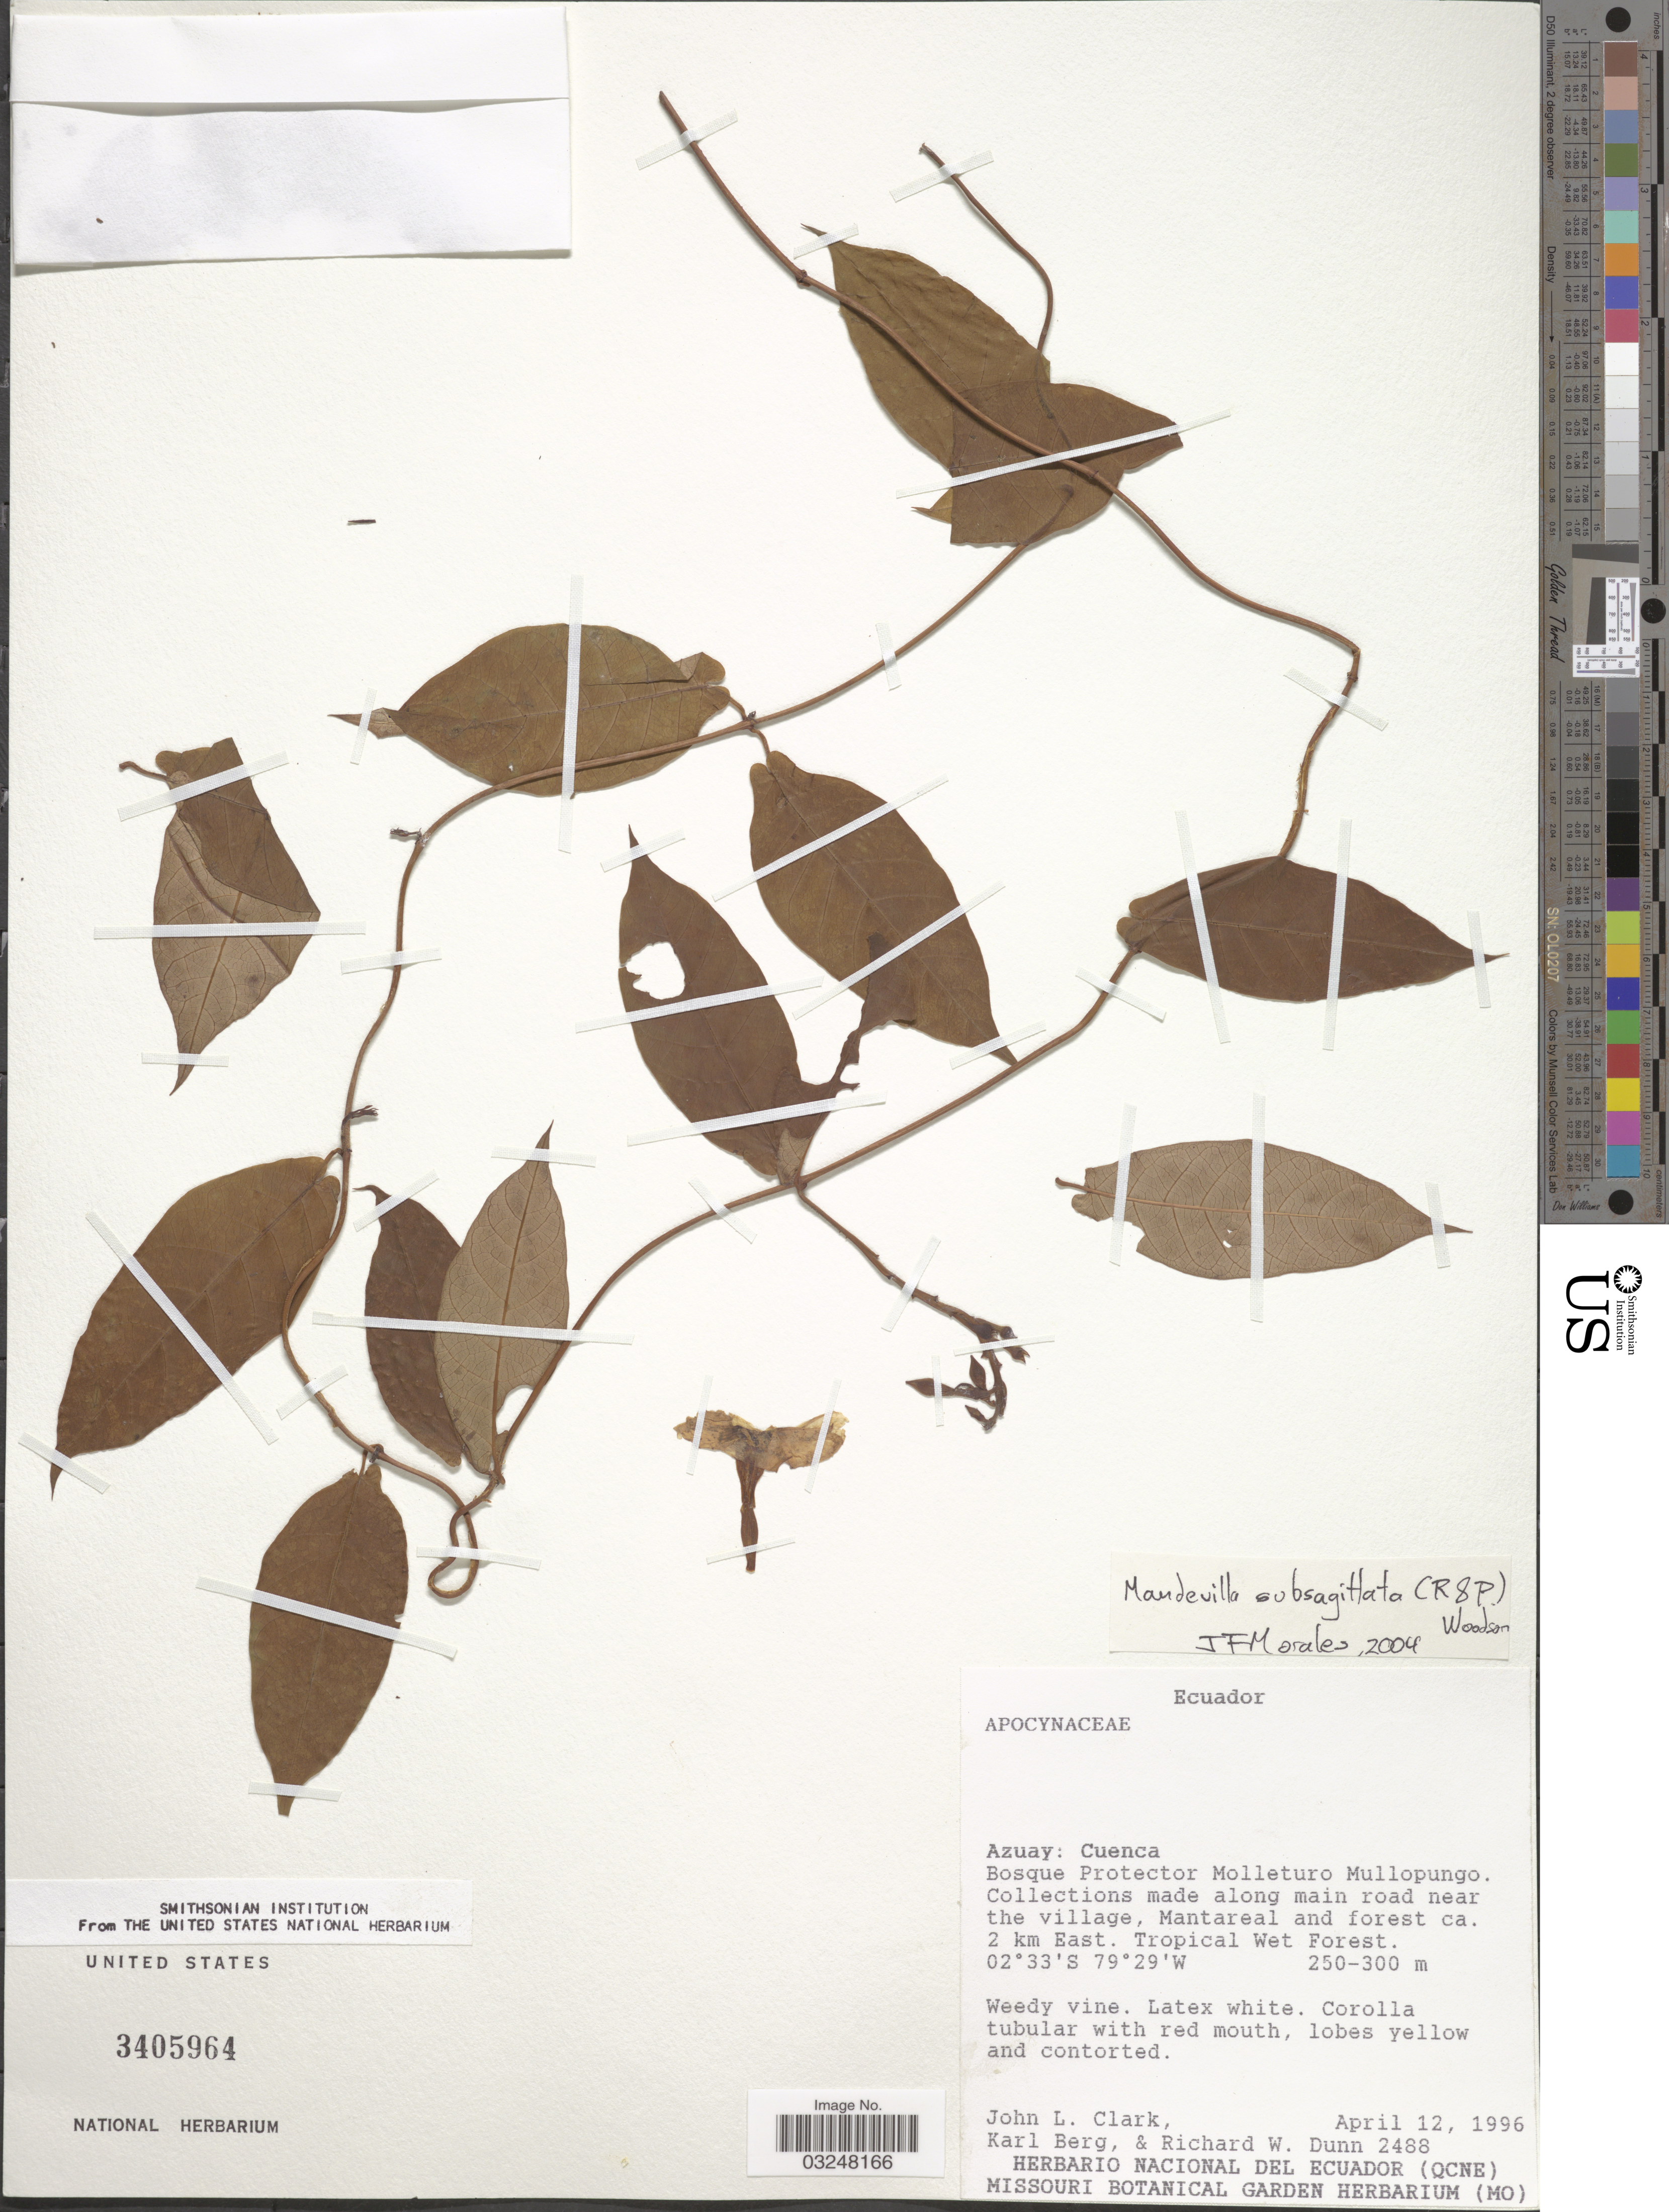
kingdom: Plantae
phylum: Tracheophyta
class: Magnoliopsida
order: Gentianales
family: Apocynaceae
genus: Mandevilla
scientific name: Mandevilla subsagittata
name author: (Ruiz & Pav.) Woodson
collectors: J. L. Clark, K. Berg & R. Dunn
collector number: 2488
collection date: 1996-04-12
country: Ecuador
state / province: Azuay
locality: Cuenca. Bosque Protector Molleturo Mullopungo. Along main road near the village, Mantareal and forest ca. 2 km East.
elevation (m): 250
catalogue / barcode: US 3405964